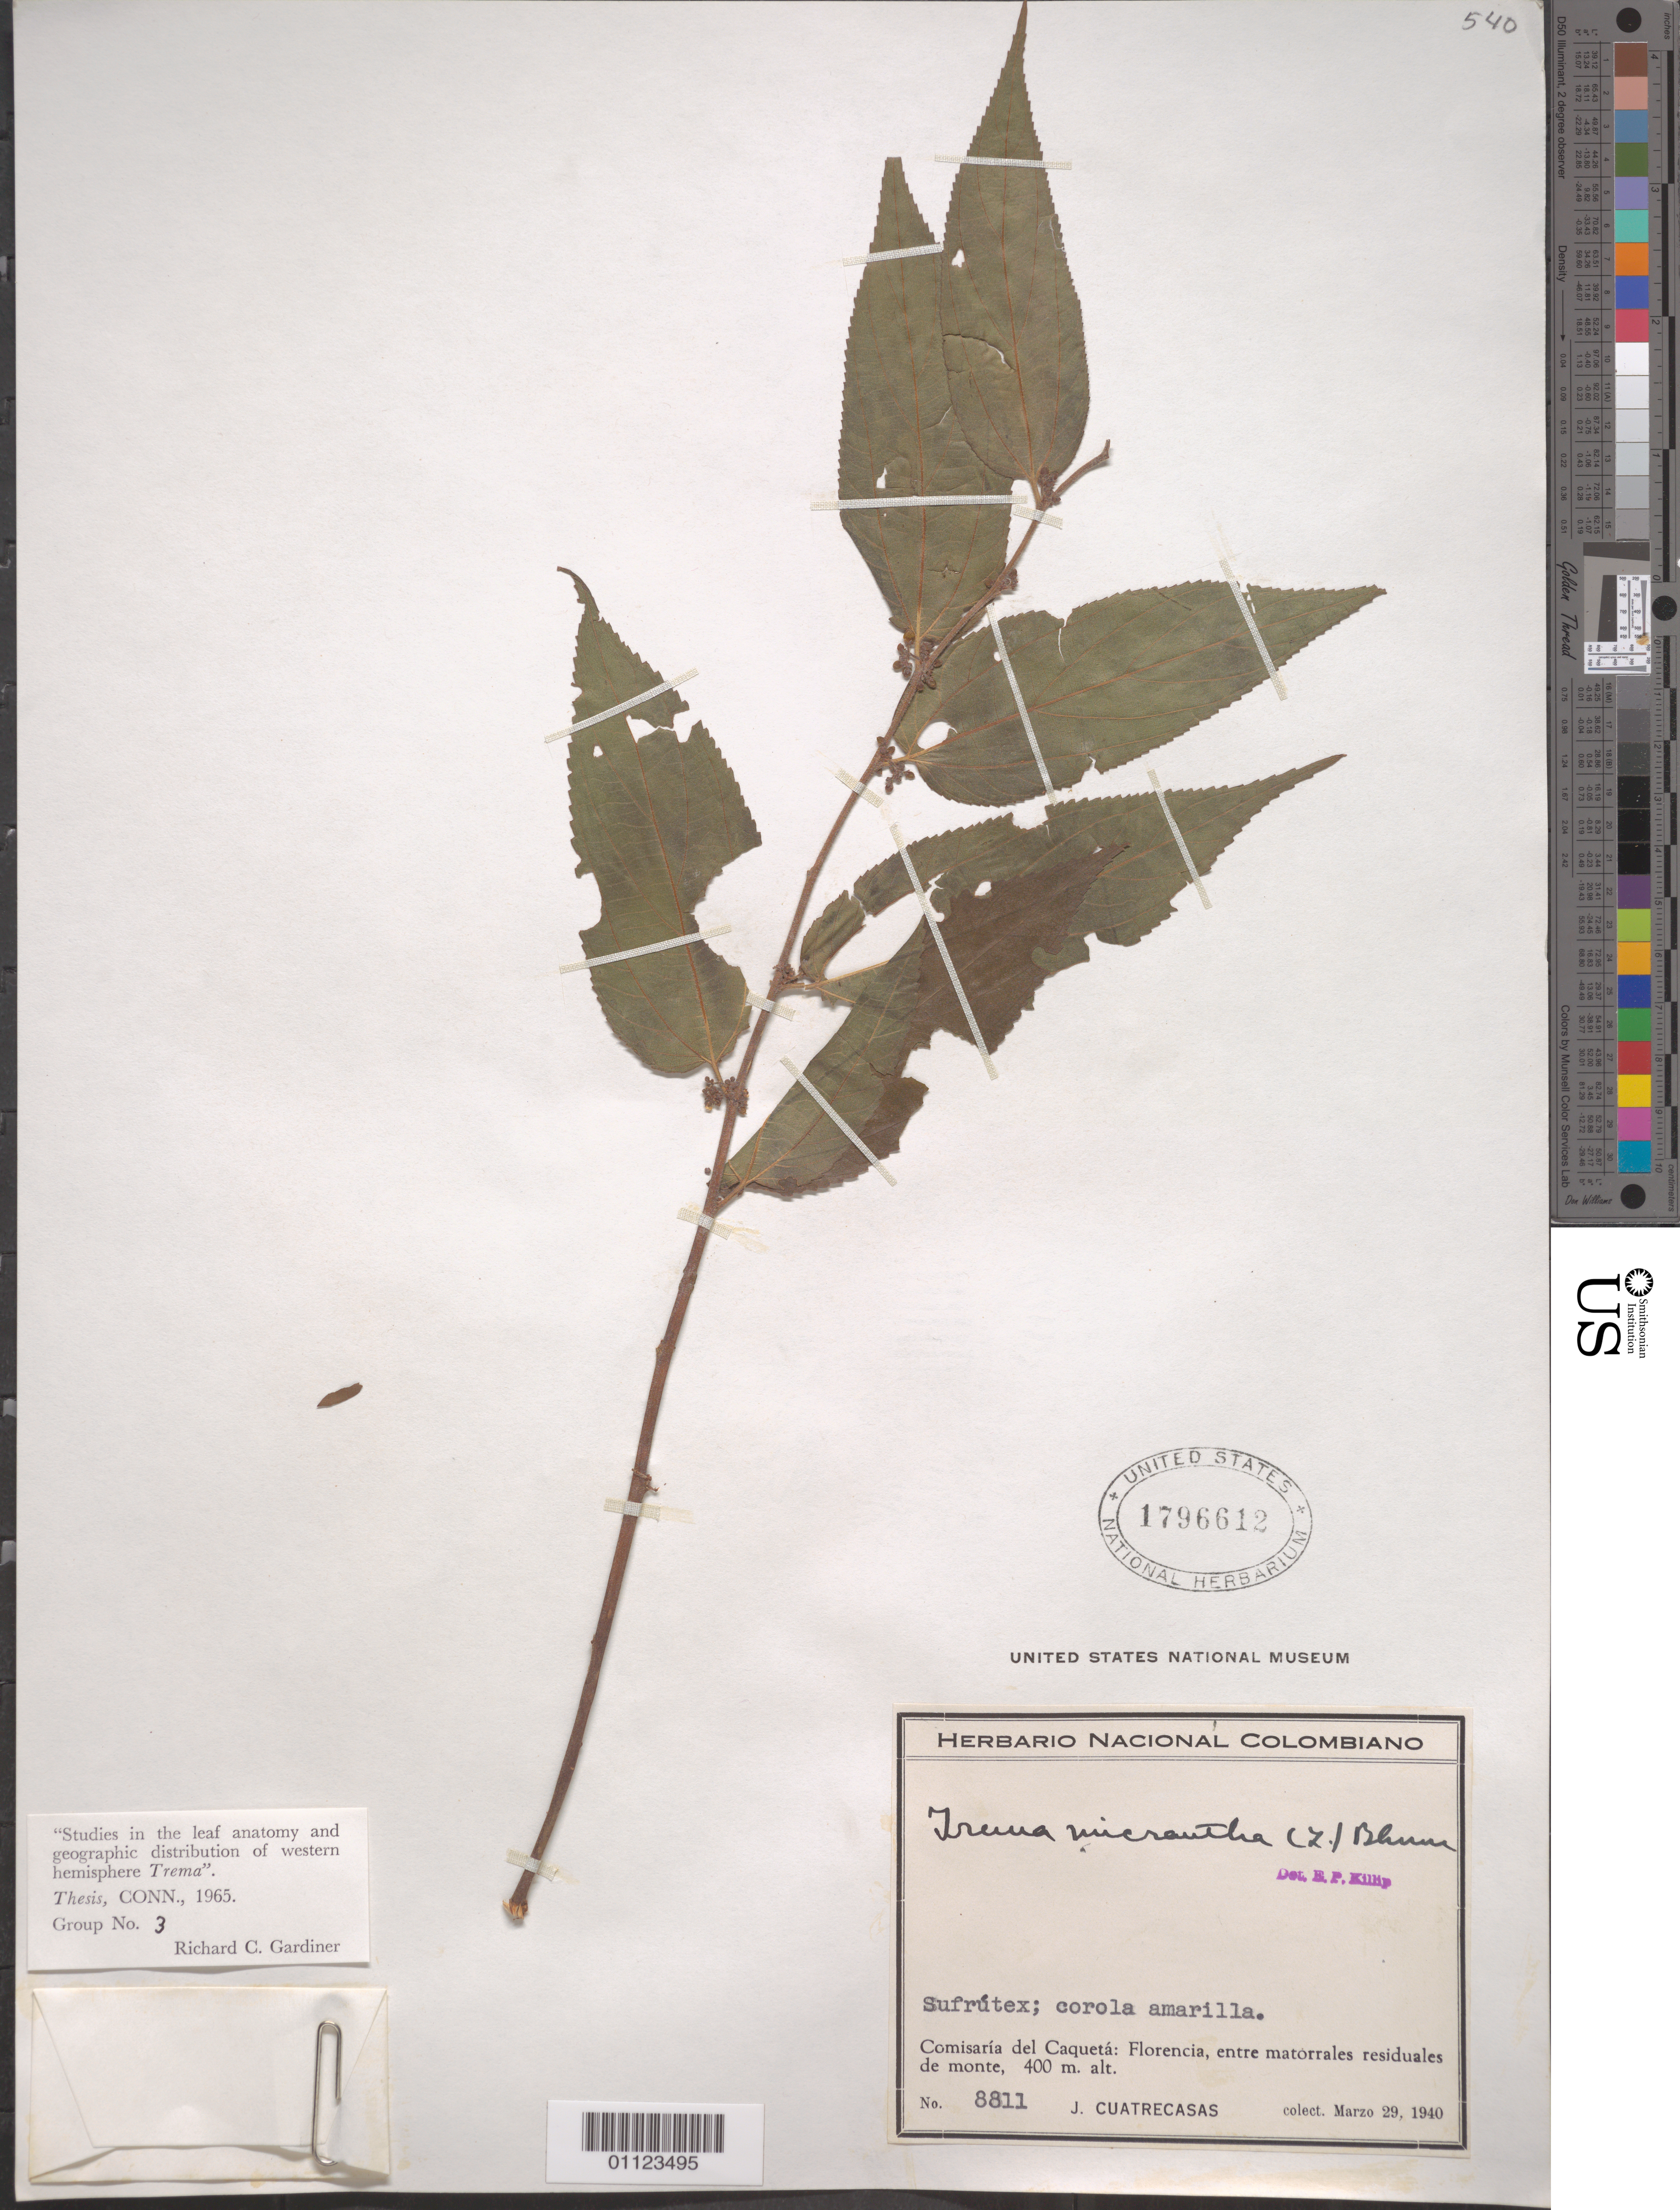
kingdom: Plantae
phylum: Tracheophyta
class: Magnoliopsida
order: Rosales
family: Cannabaceae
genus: Trema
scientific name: Trema micranthum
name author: (L.) Blume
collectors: J. Cuatrecasas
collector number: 8811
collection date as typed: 29 Mar 1940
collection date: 1940-03-29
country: Colombia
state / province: Caquetá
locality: Florencia, Cordillera Oriental.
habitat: Entre matorrales residuales de monte.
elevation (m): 350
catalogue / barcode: US 1796612